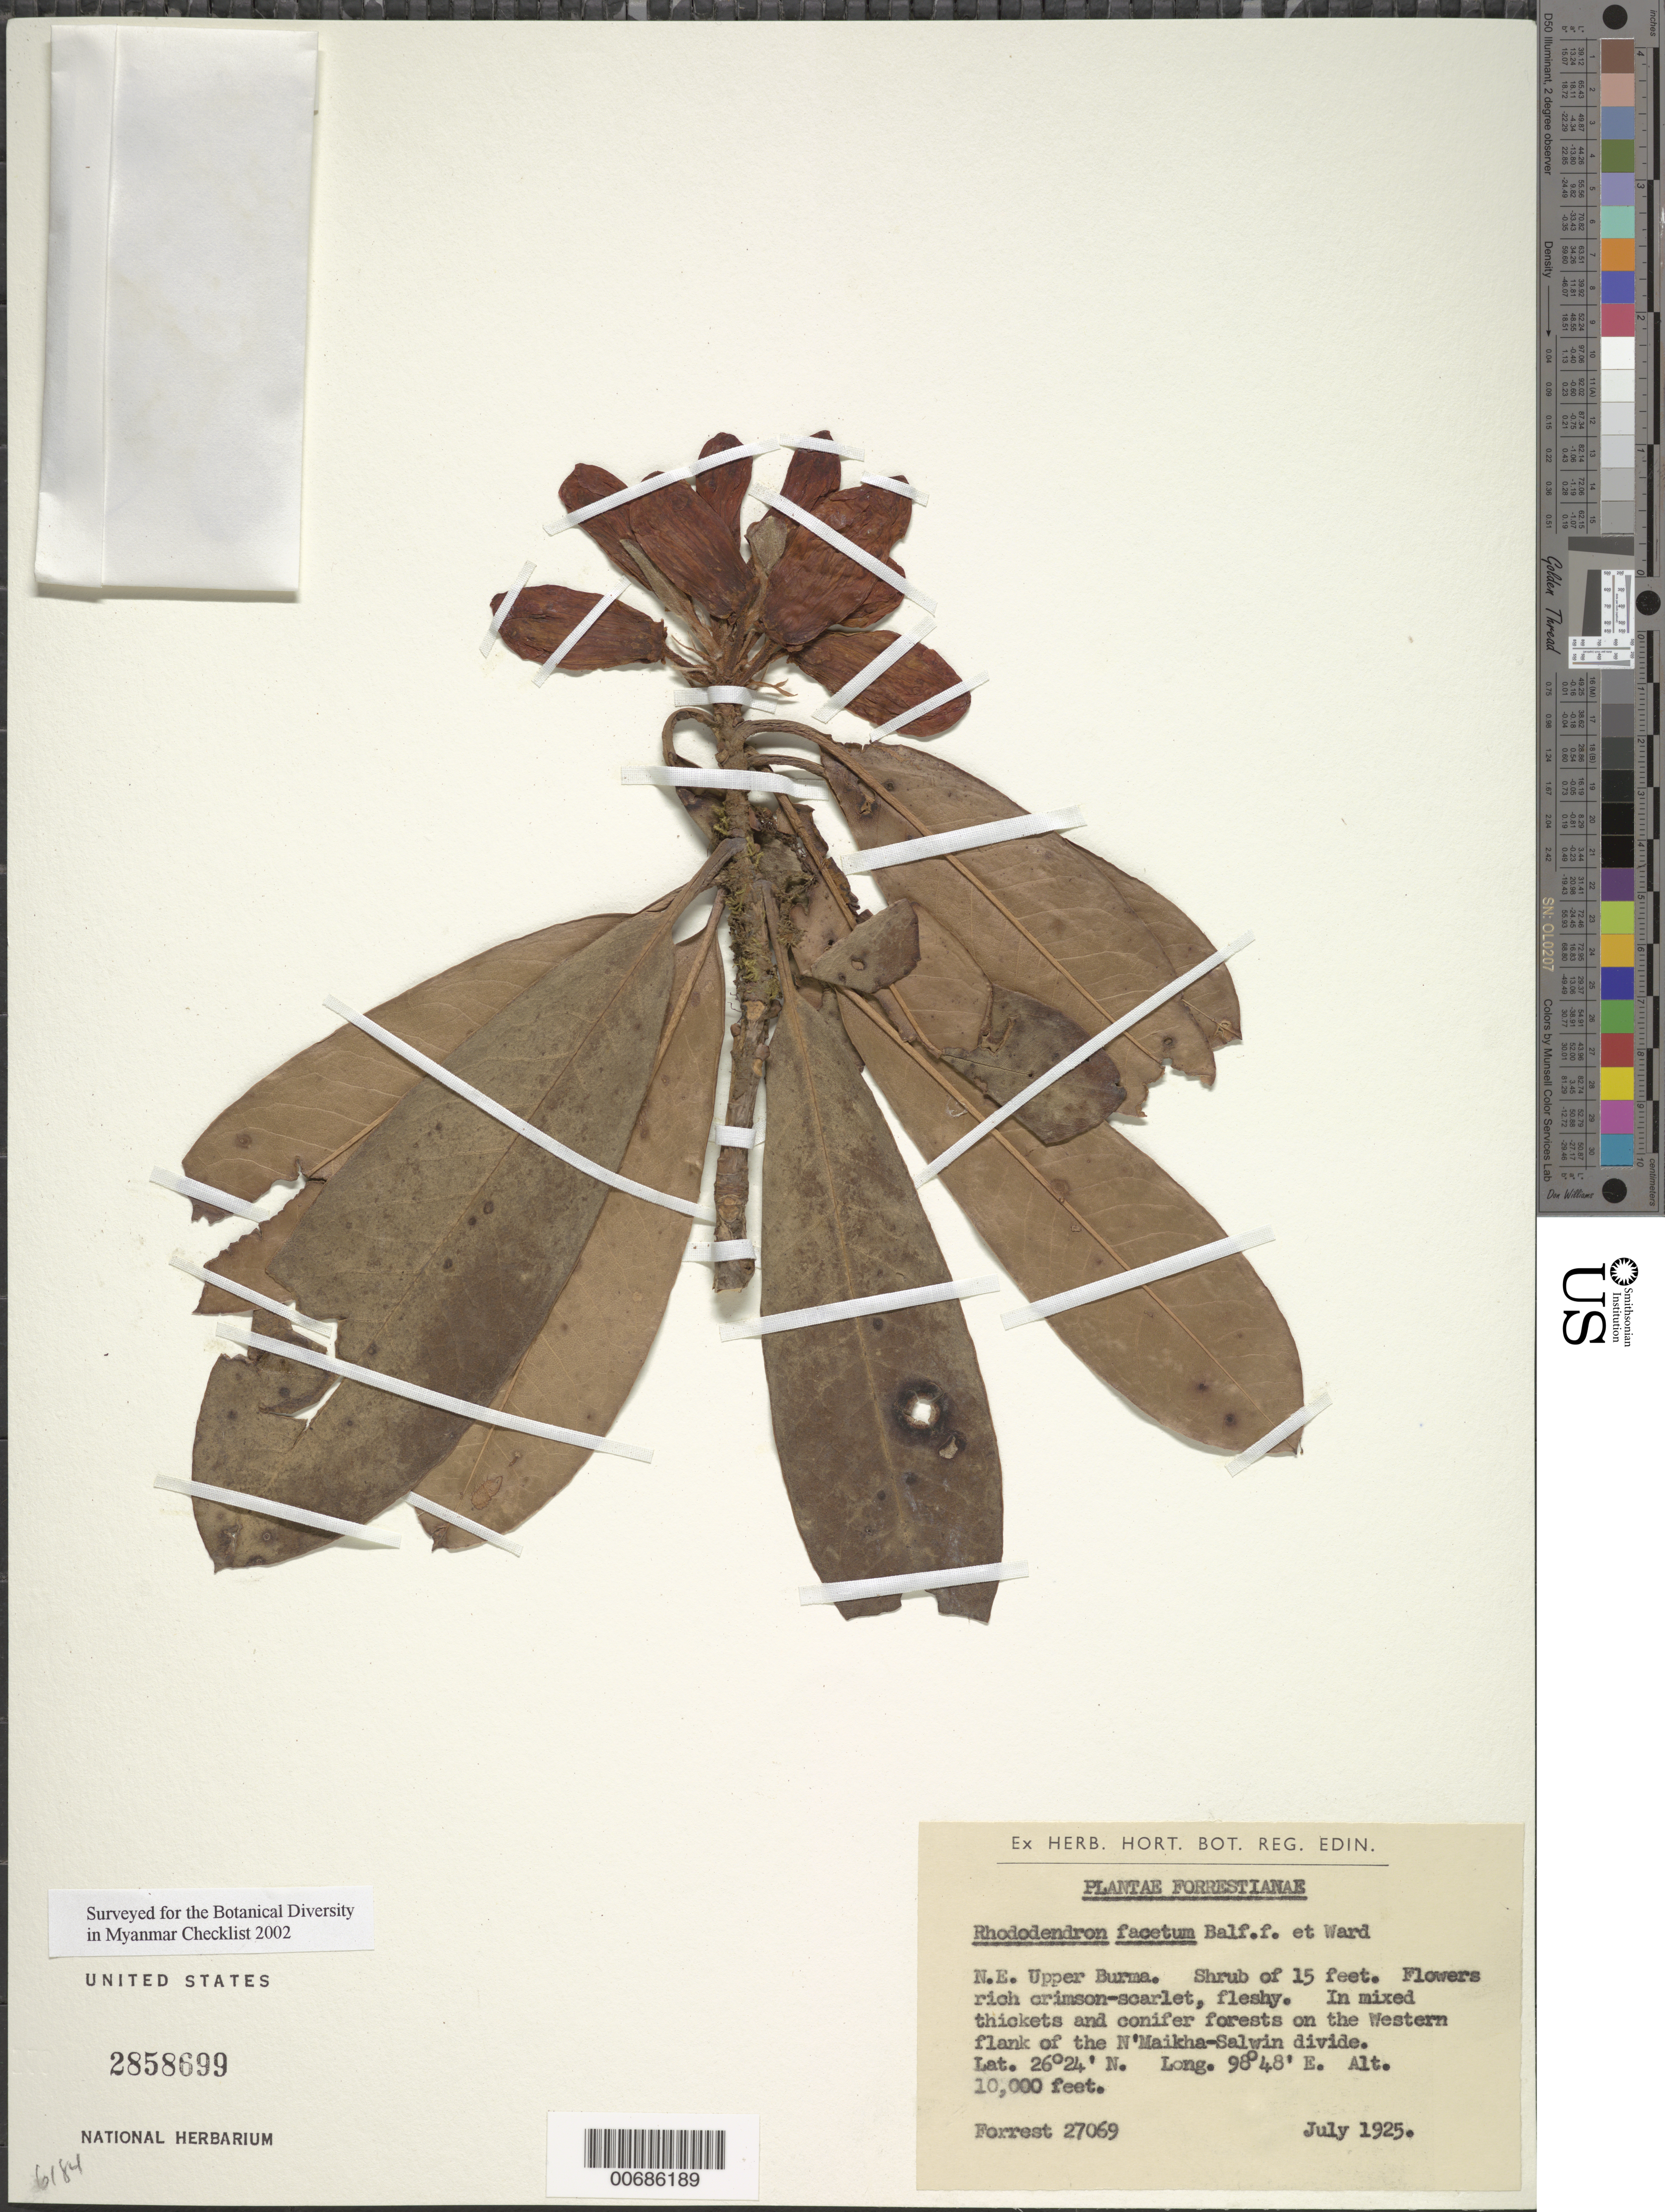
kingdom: Plantae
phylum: Tracheophyta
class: Magnoliopsida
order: Ericales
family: Ericaceae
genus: Rhododendron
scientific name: Rhododendron facetum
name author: Balf. f. & Ward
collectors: G. Forrest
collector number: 27069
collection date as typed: Jul 1925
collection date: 1925-07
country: Myanmar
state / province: Kachin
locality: N'Maikha-Salwin Divide, W flank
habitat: Mixed thickets and conifer forests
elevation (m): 3048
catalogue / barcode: US 2858699